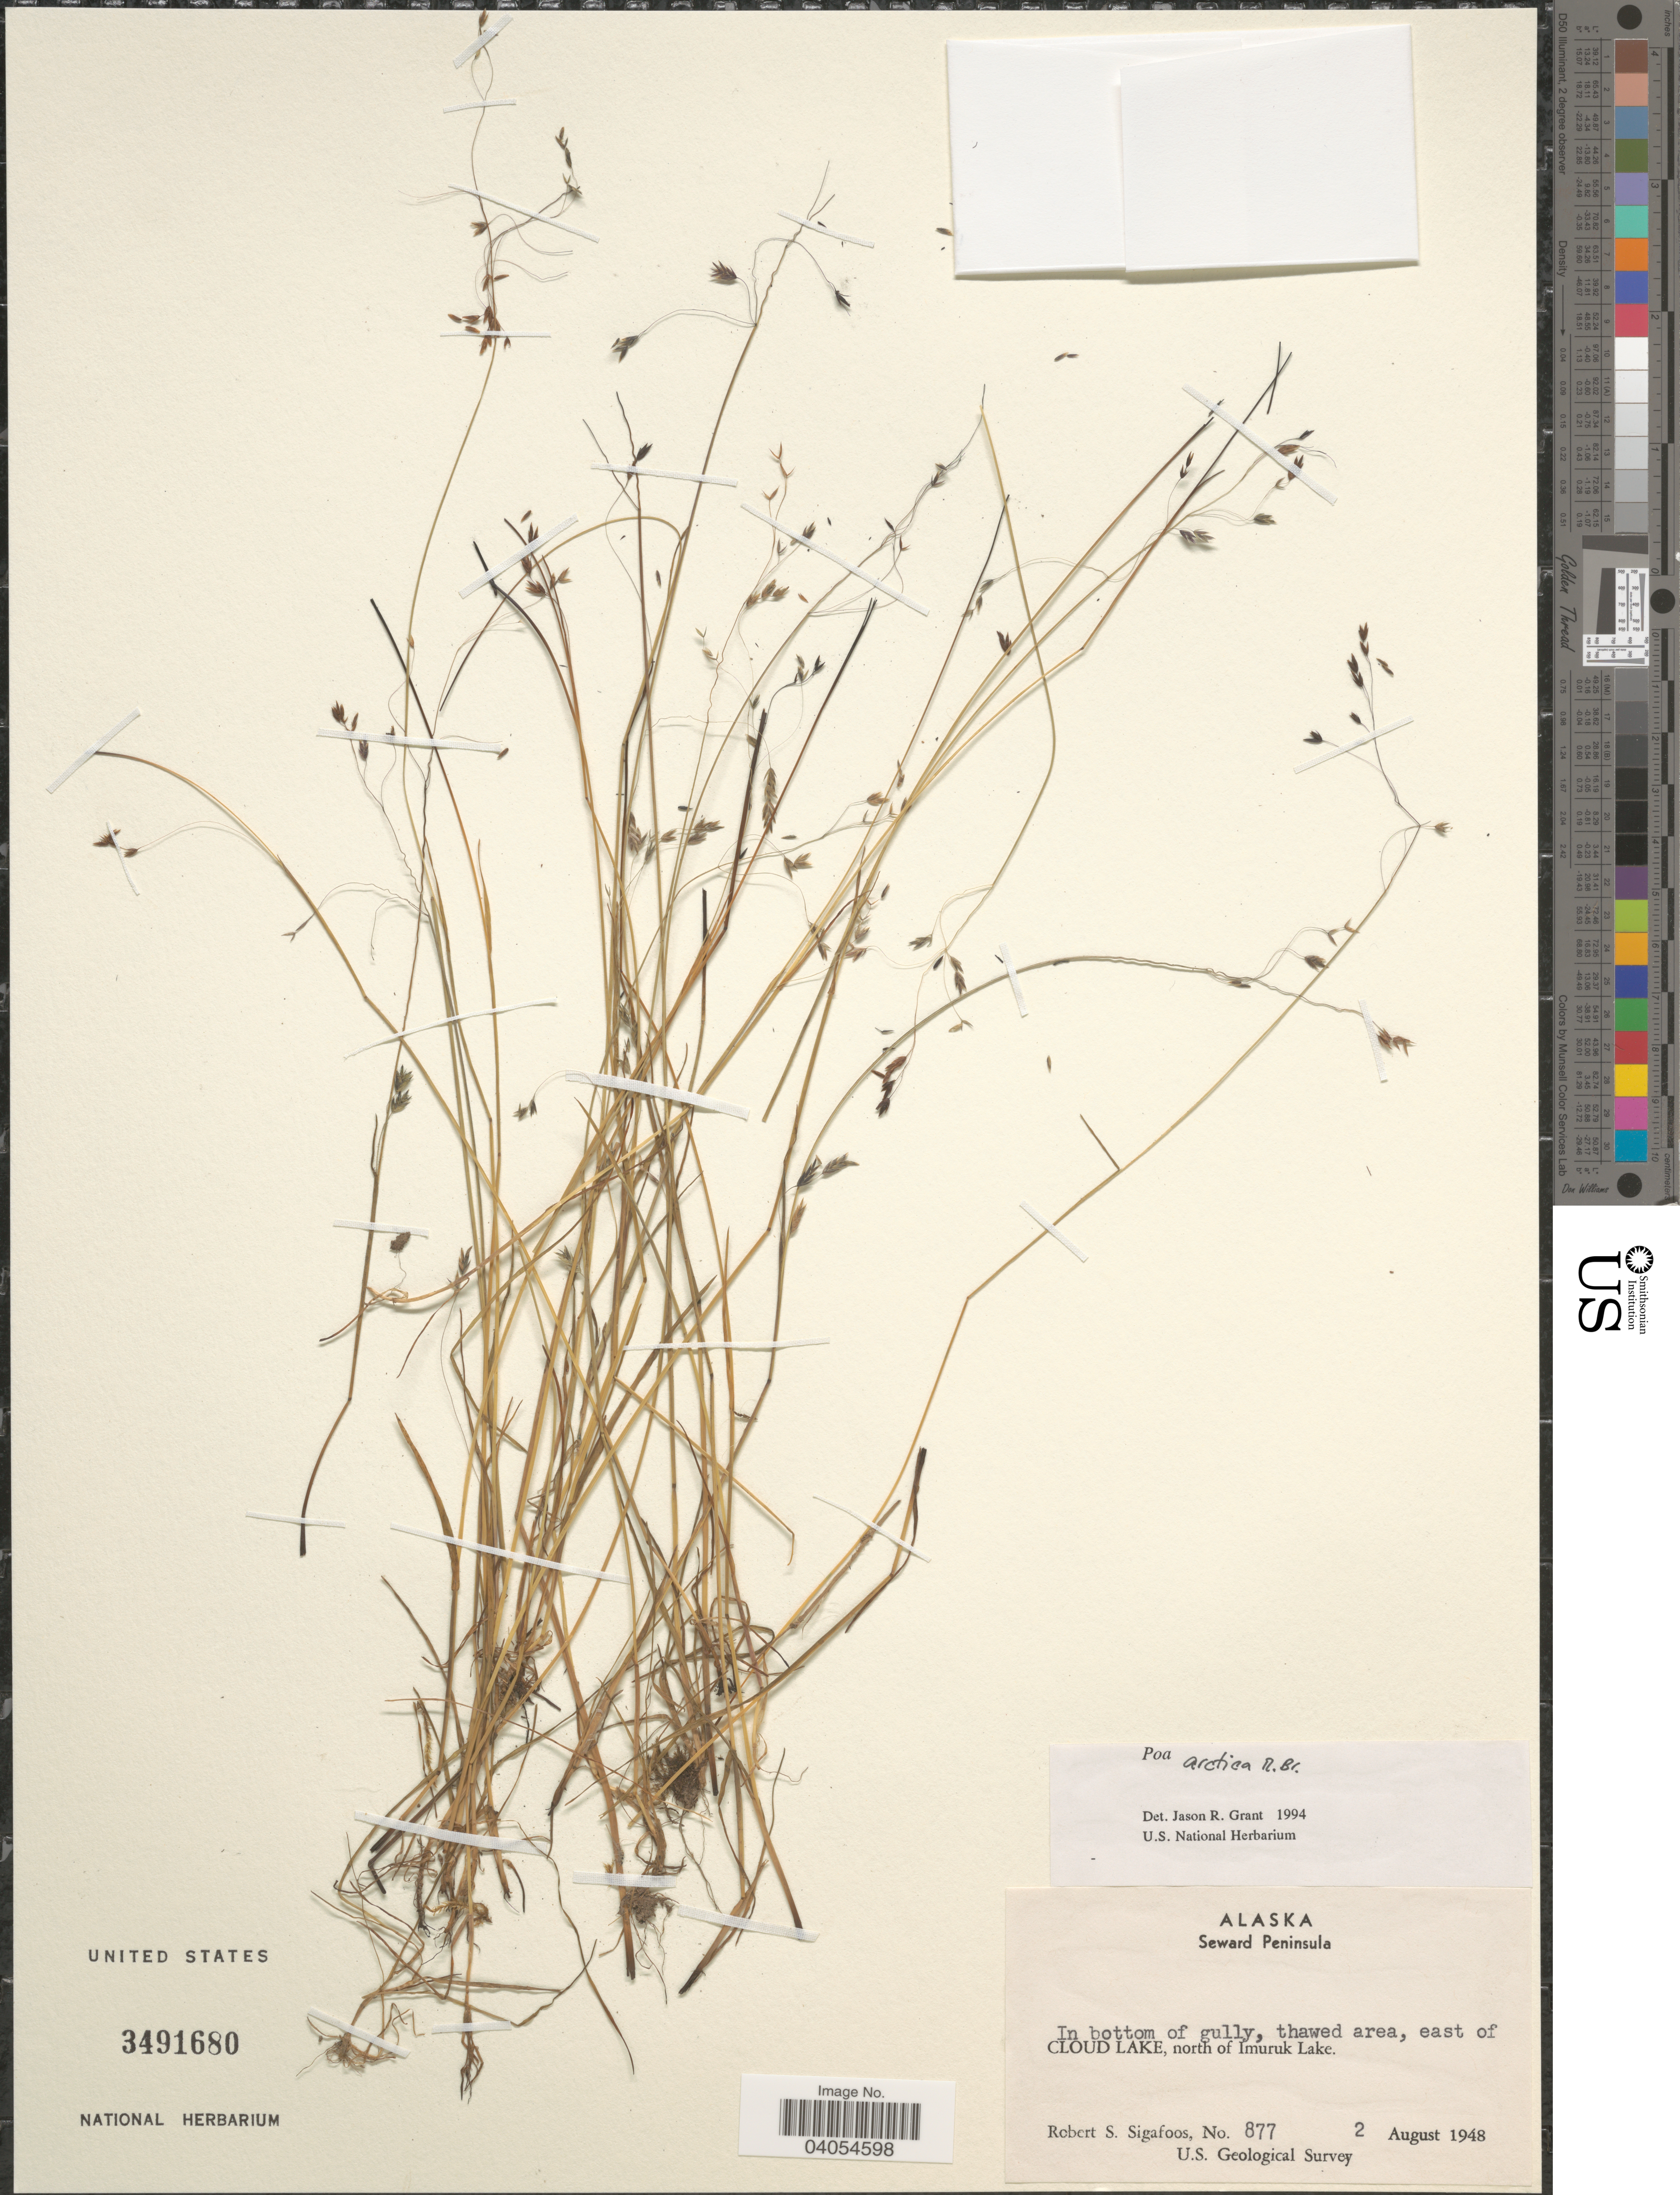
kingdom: Plantae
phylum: Tracheophyta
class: Liliopsida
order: Poales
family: Poaceae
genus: Poa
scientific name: Poa arctica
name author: R. Br.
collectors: R. Sigafoos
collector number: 877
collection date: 1948-08-02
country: United States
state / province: Alaska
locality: Seward Peninsula. In bottom of gully, thawed area, east of Cloud Lake, north of Imuruk Lake.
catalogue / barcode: US 3491680